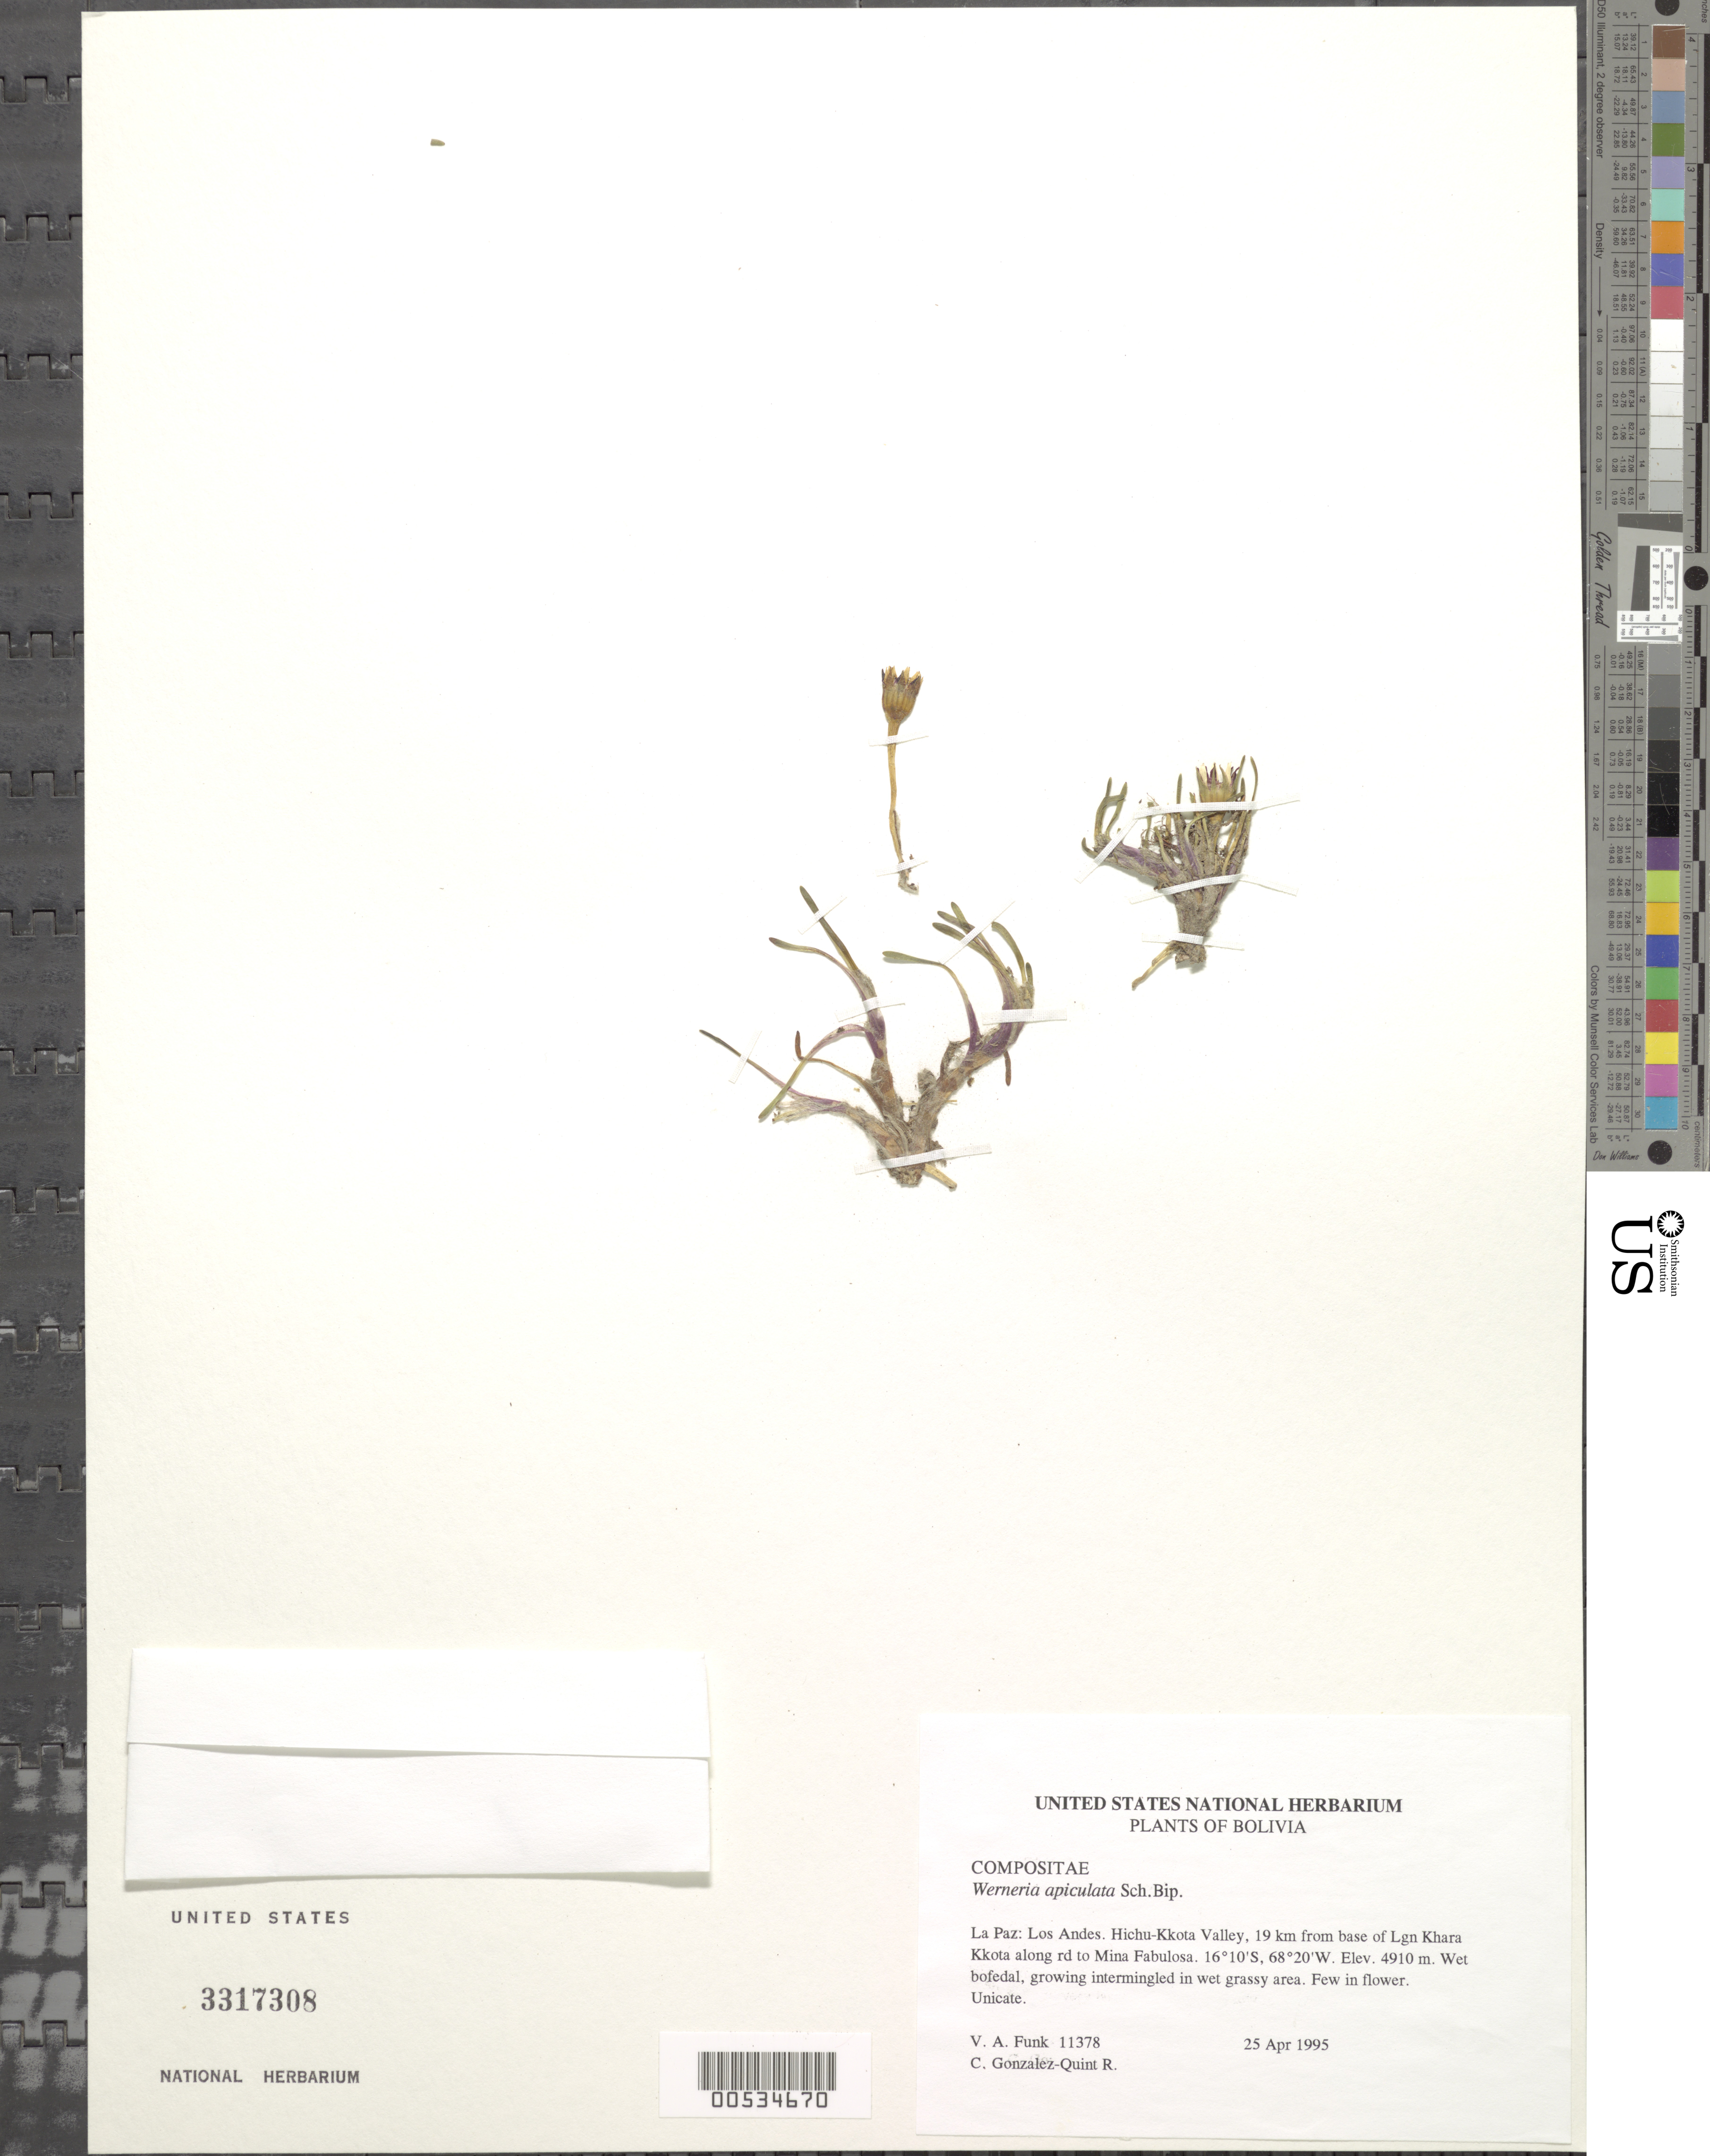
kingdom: Plantae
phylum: Tracheophyta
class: Magnoliopsida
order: Asterales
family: Asteraceae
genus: Werneria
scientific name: Werneria apiculata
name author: Sch. Bip.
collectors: V. Funk & C. González-Quint R.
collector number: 11378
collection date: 1995-04-25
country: Bolivia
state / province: La Paz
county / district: Los Andes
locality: Hichu-Kkota Valley, 19 km from base of Lgn Khara Kkota along rd to Mina Fabulosa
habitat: Wet bofedal, growing intermingled in wet grassy area.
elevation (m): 4910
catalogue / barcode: US 3317308